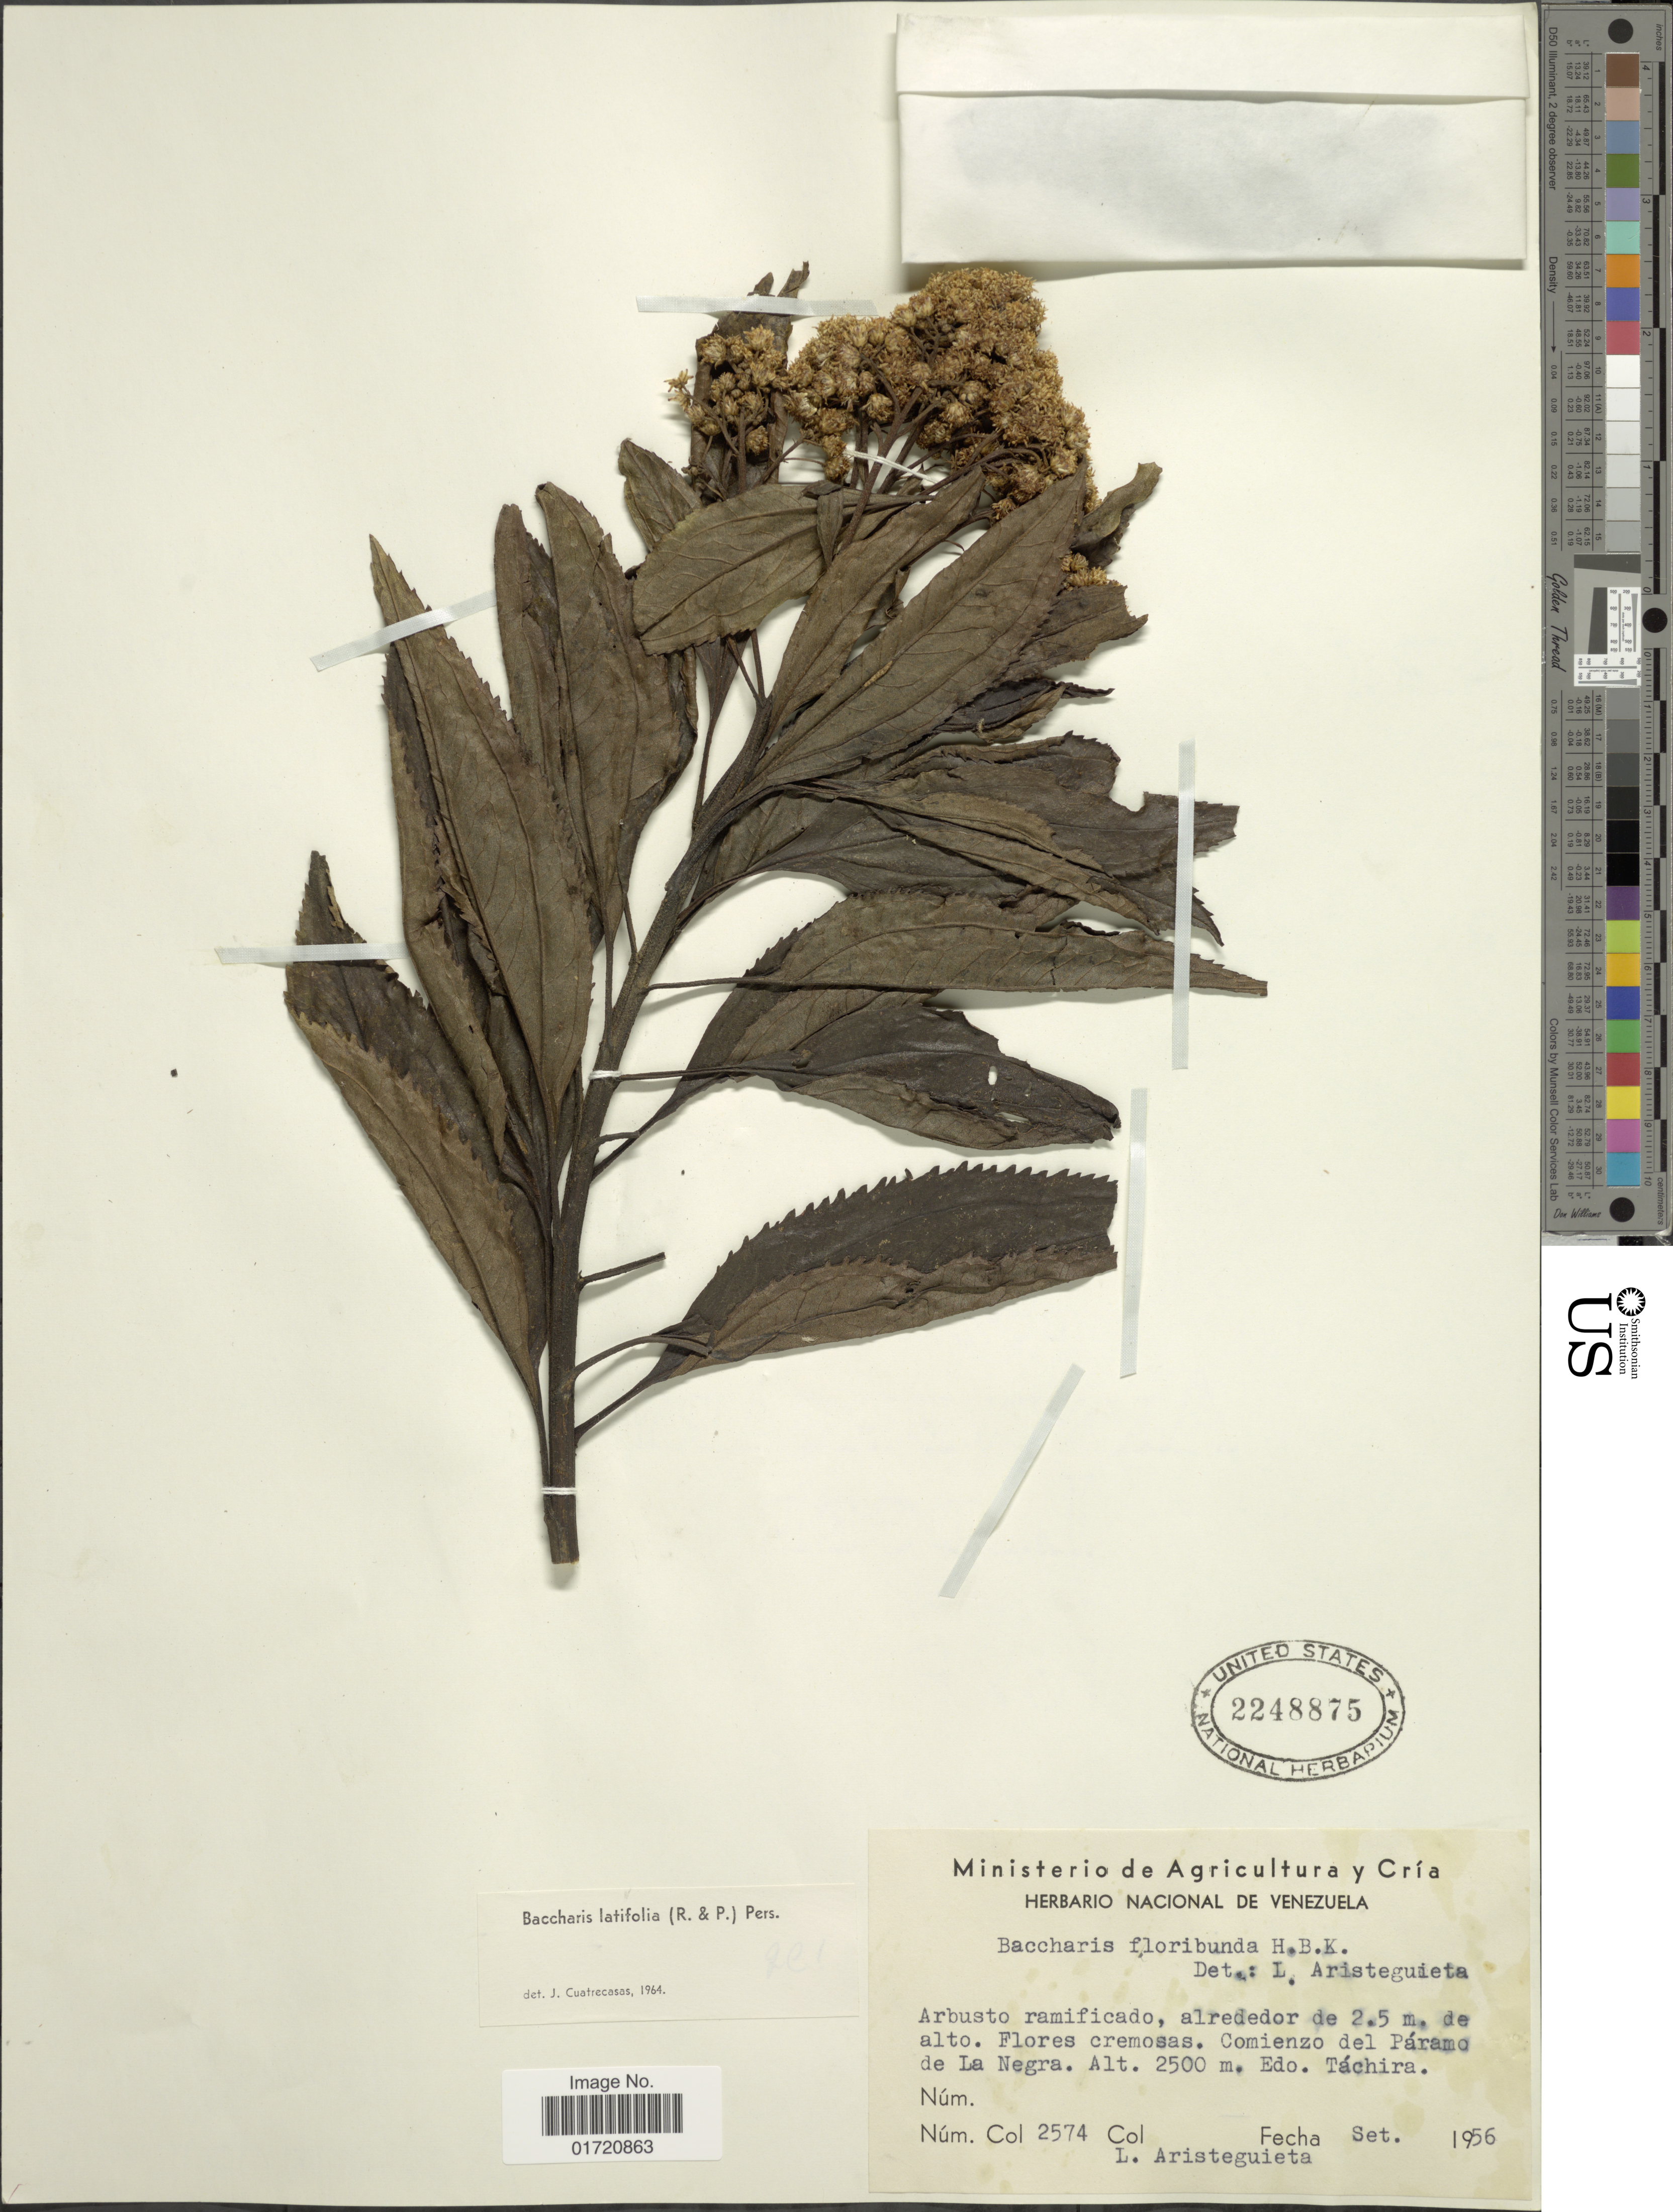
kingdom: Plantae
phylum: Tracheophyta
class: Magnoliopsida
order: Asterales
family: Asteraceae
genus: Baccharis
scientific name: Baccharis latifolia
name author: (Ruiz & Pav.) Pers.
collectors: L. Aristeguieta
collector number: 2574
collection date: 1956-09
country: Venezuela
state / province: Tachira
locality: Comienzo del Paramo de La Negra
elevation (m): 2500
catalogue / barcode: US 2248875